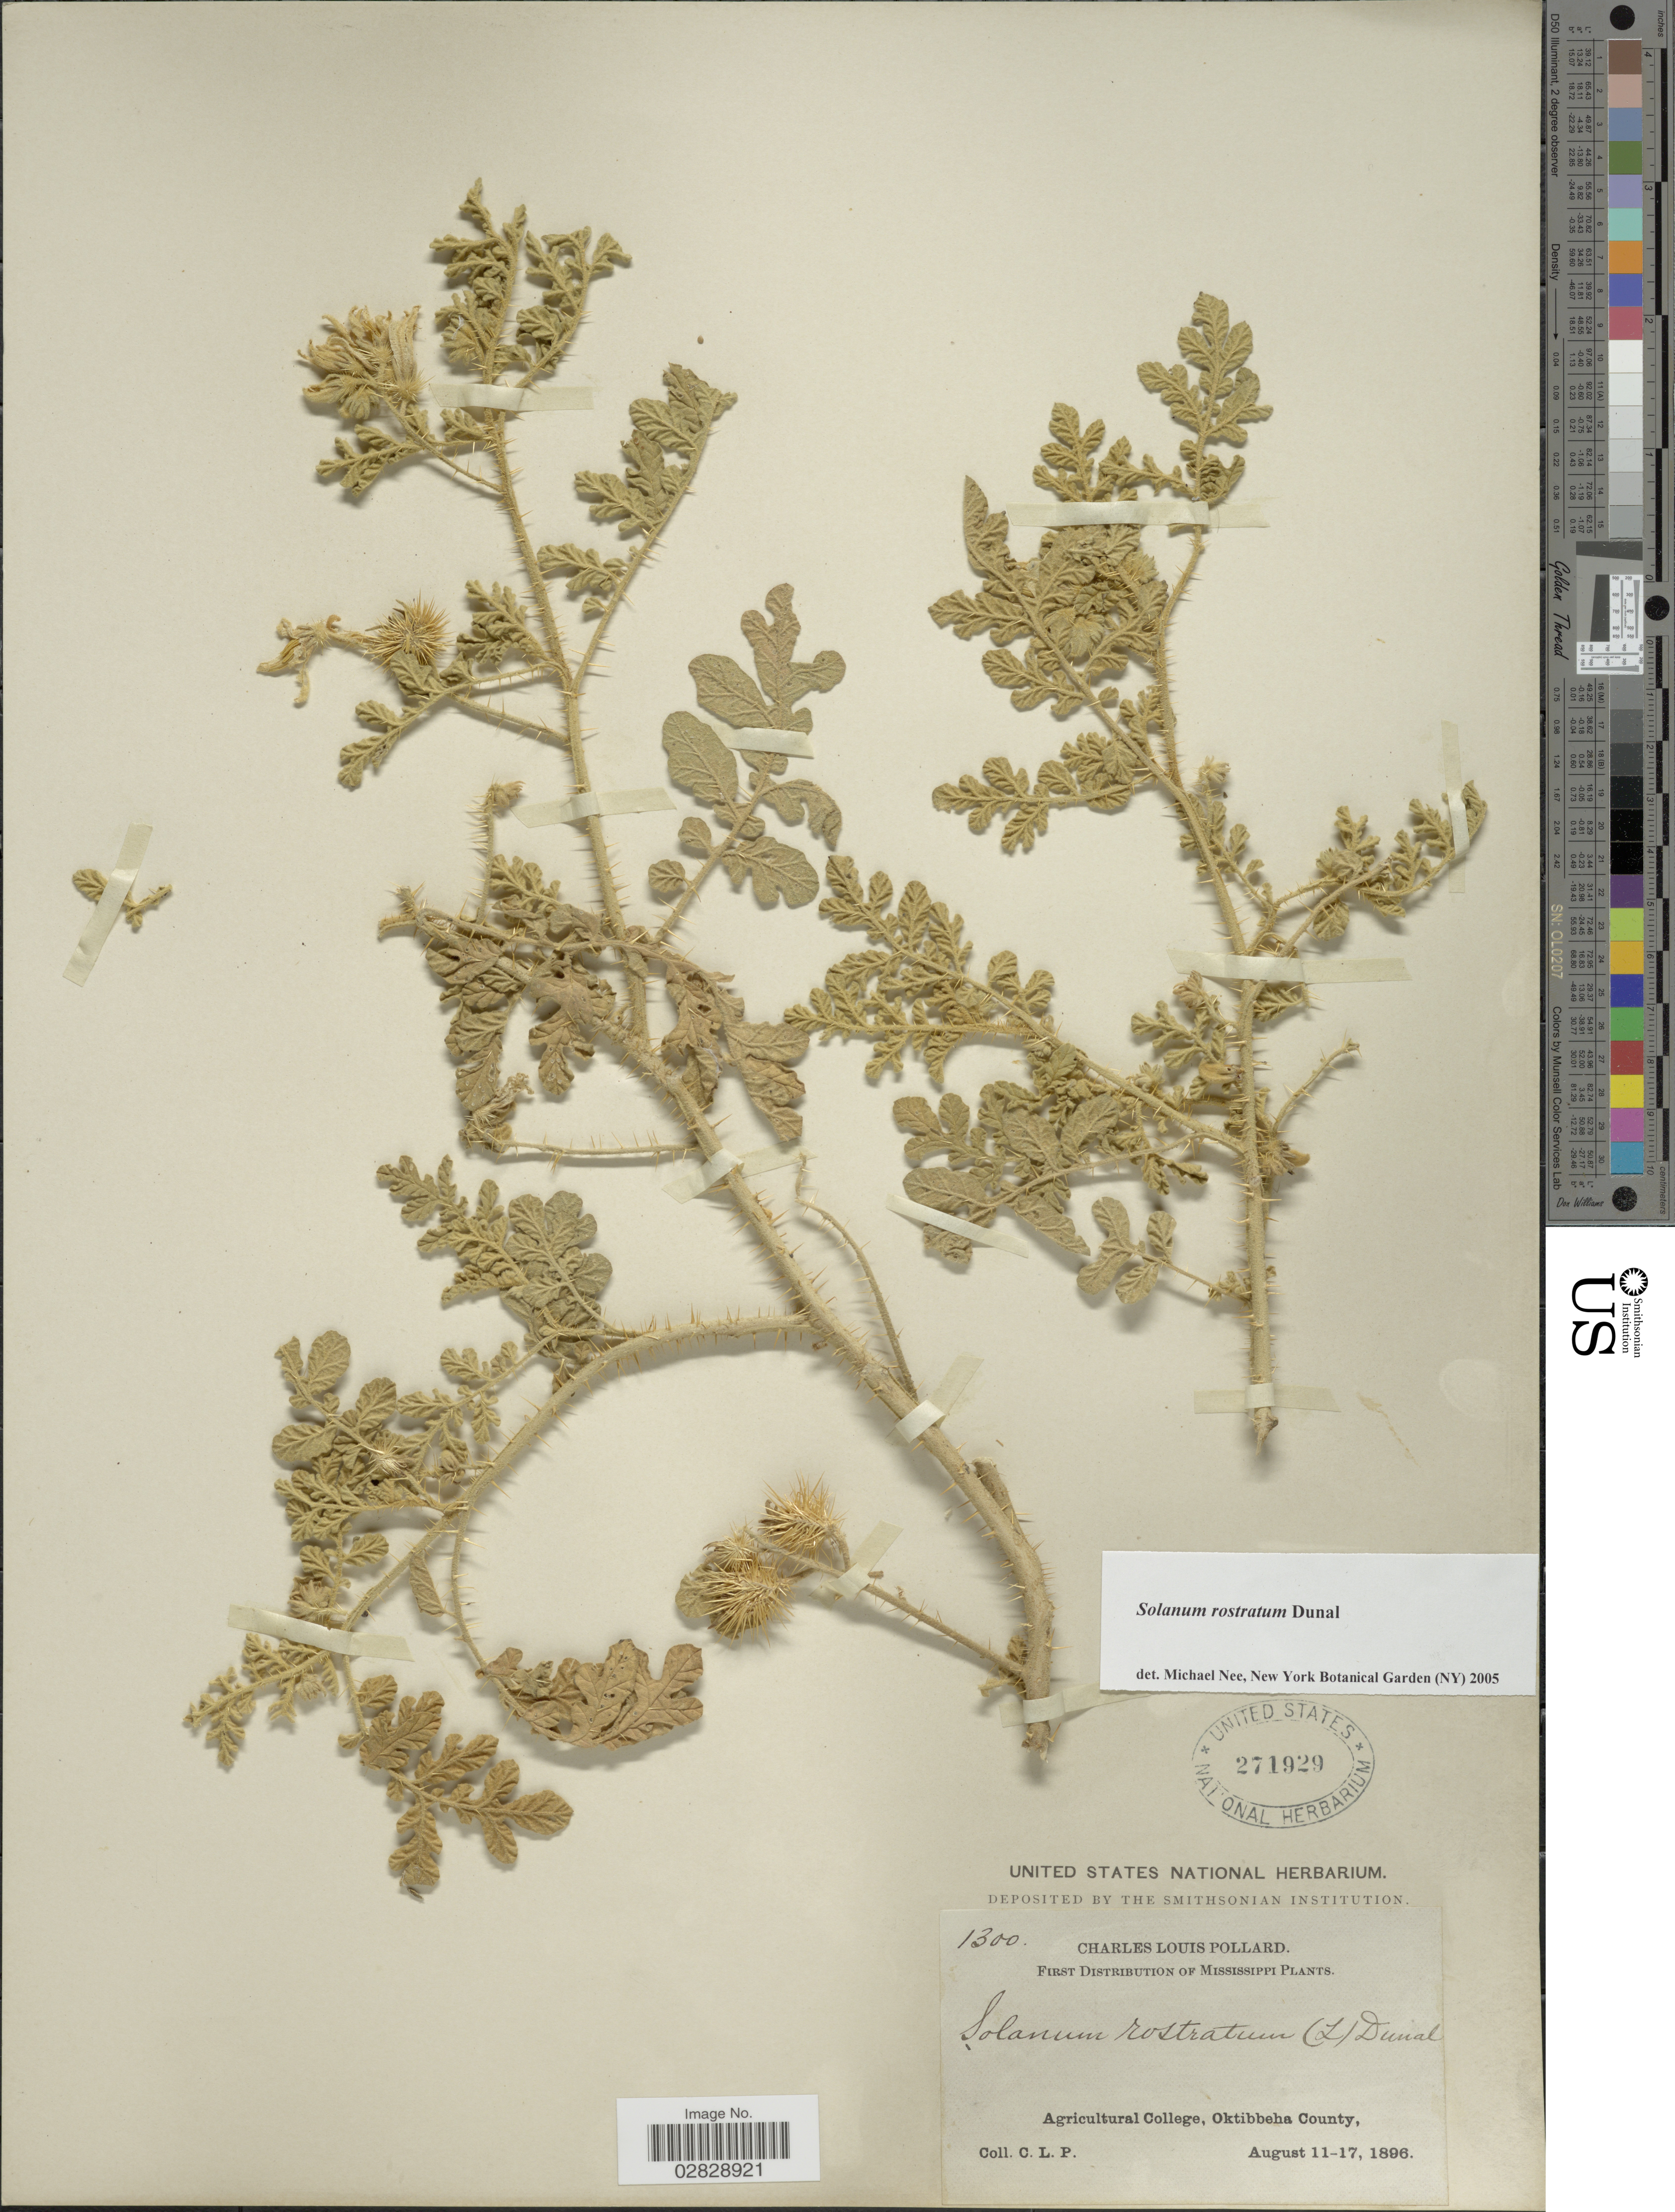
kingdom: Plantae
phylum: Tracheophyta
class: Magnoliopsida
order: Solanales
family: Solanaceae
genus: Solanum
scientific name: Solanum rostratum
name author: Dunal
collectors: C. L. Pollard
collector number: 1300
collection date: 1896-08-11/1896-08-17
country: United States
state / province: Mississippi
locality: Agricultural College, Oktibbeha County.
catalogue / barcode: US 271929